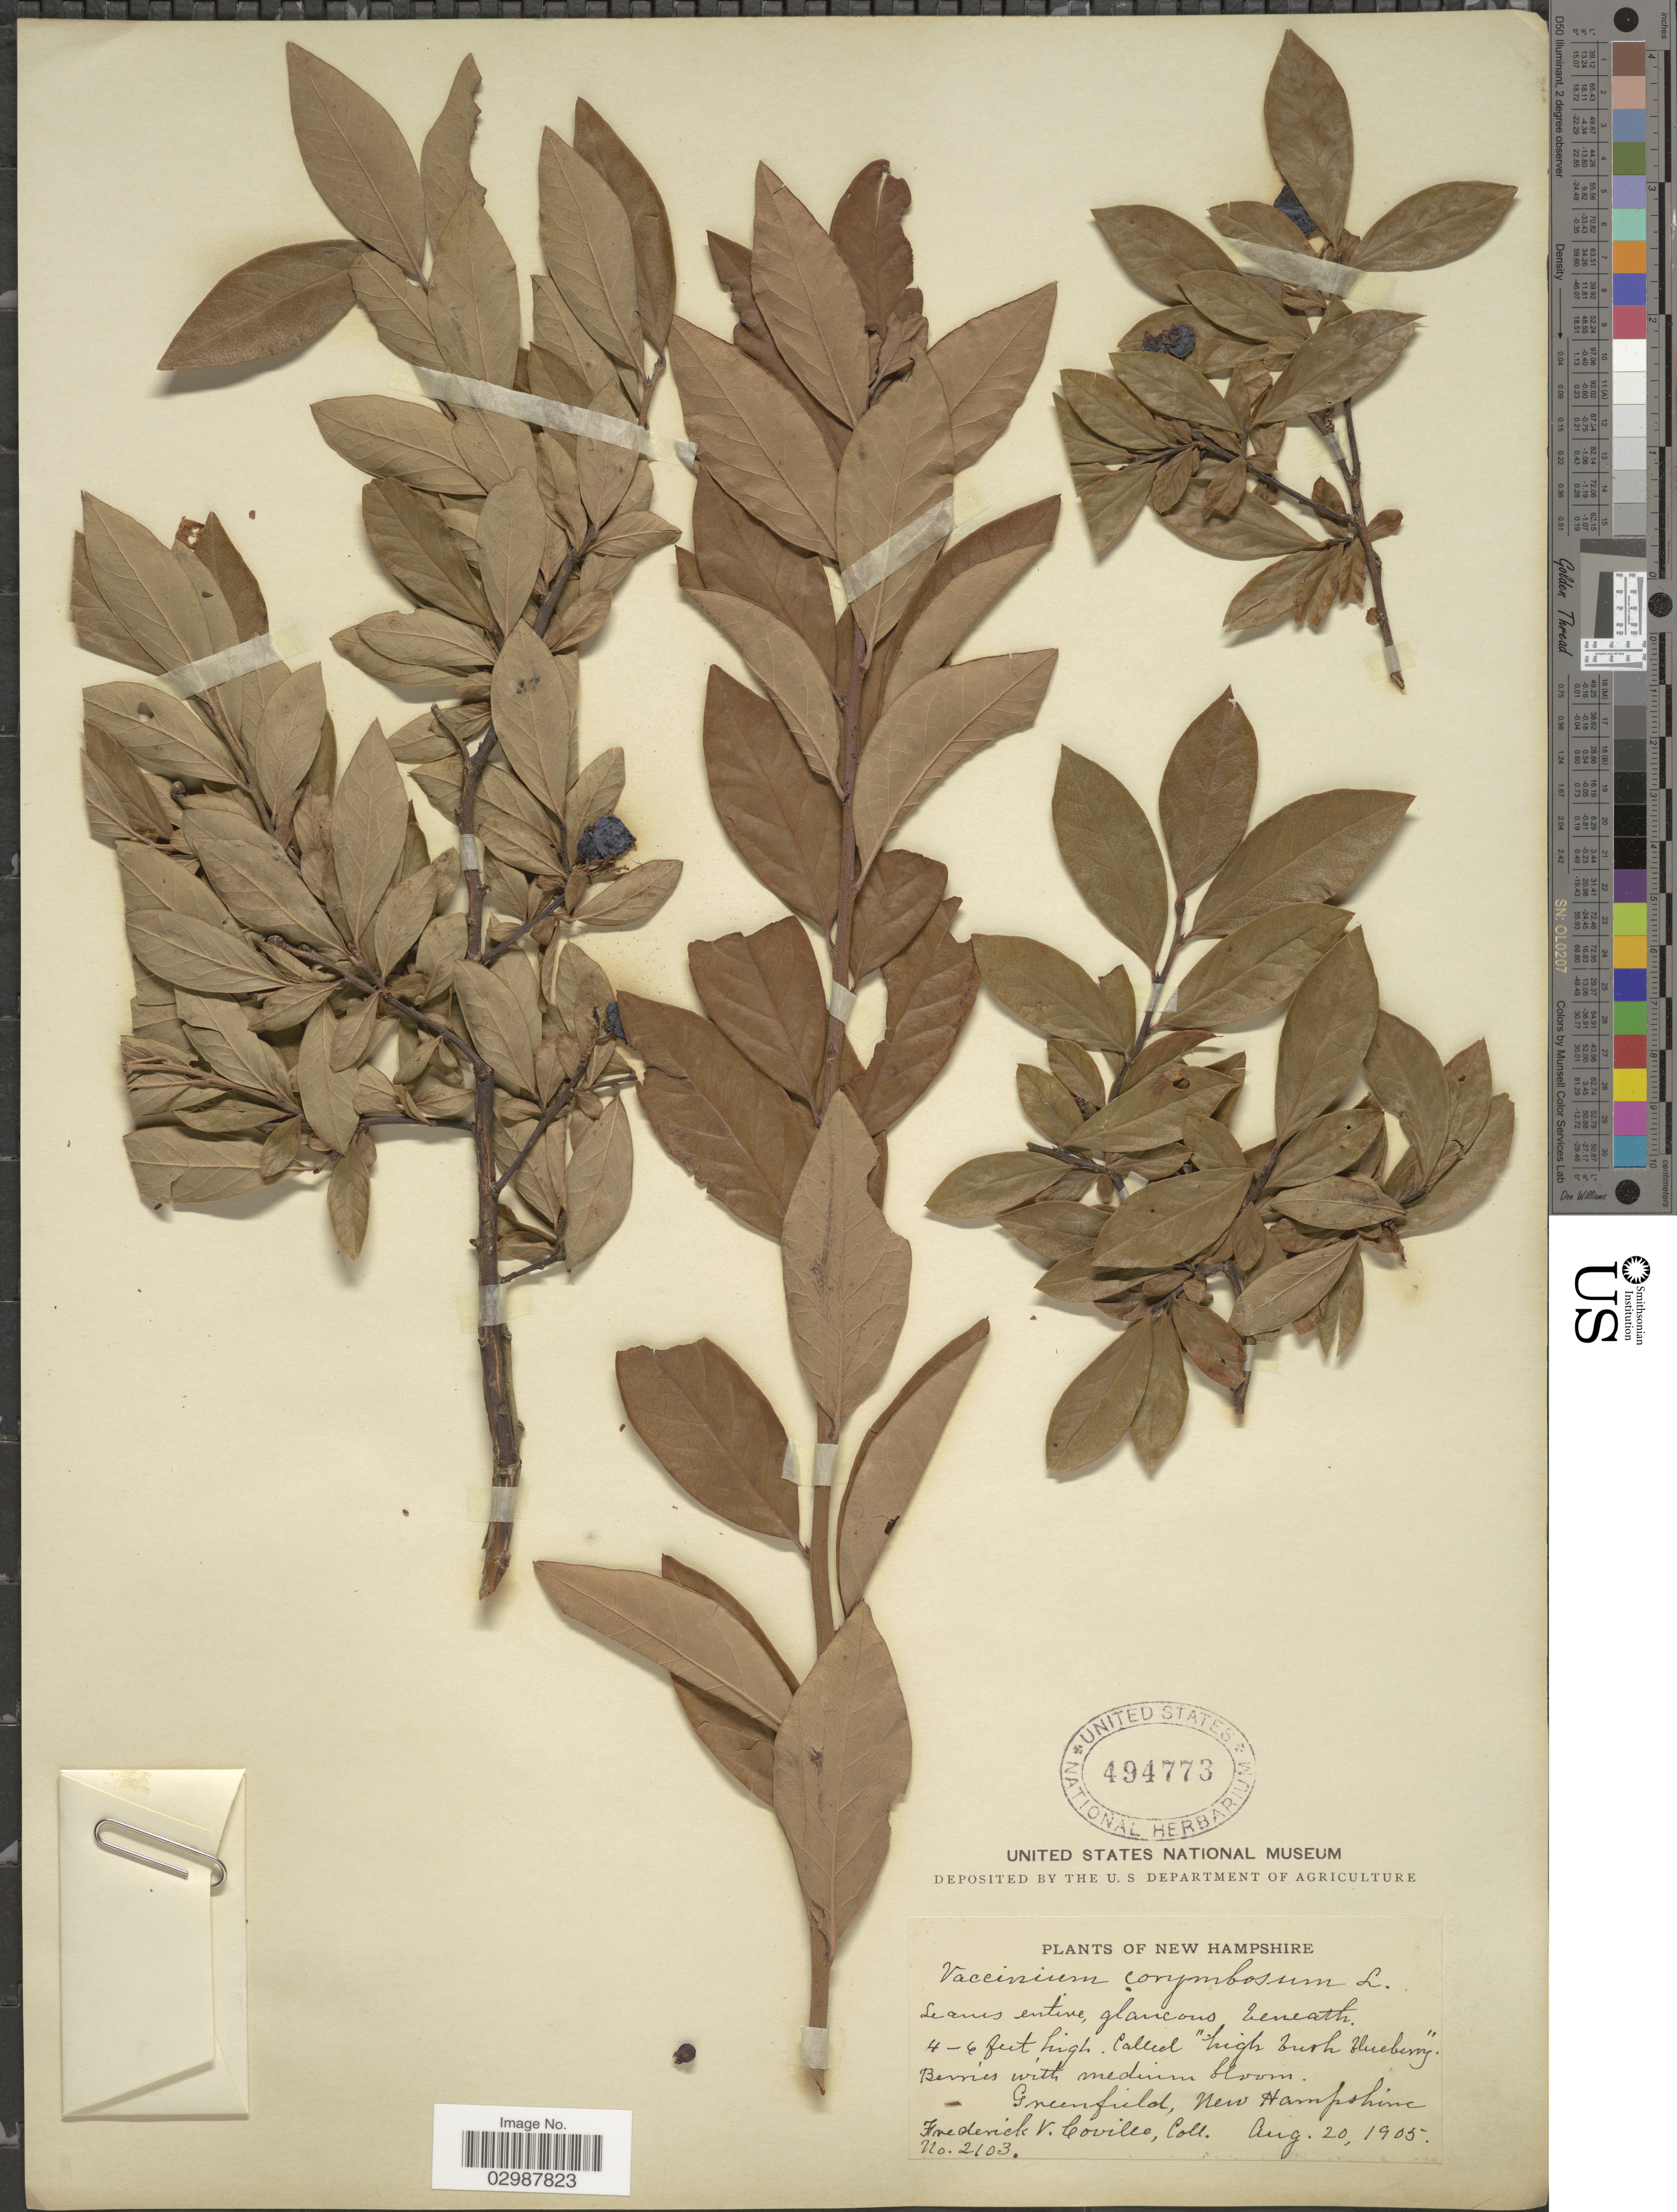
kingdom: Plantae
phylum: Tracheophyta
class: Magnoliopsida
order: Ericales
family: Ericaceae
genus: Vaccinium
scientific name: Vaccinium corymbosum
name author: L.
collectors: F. V. Coville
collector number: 2103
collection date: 1905-08-20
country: United States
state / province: New Hampshire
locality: Greenfield.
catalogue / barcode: US 494773